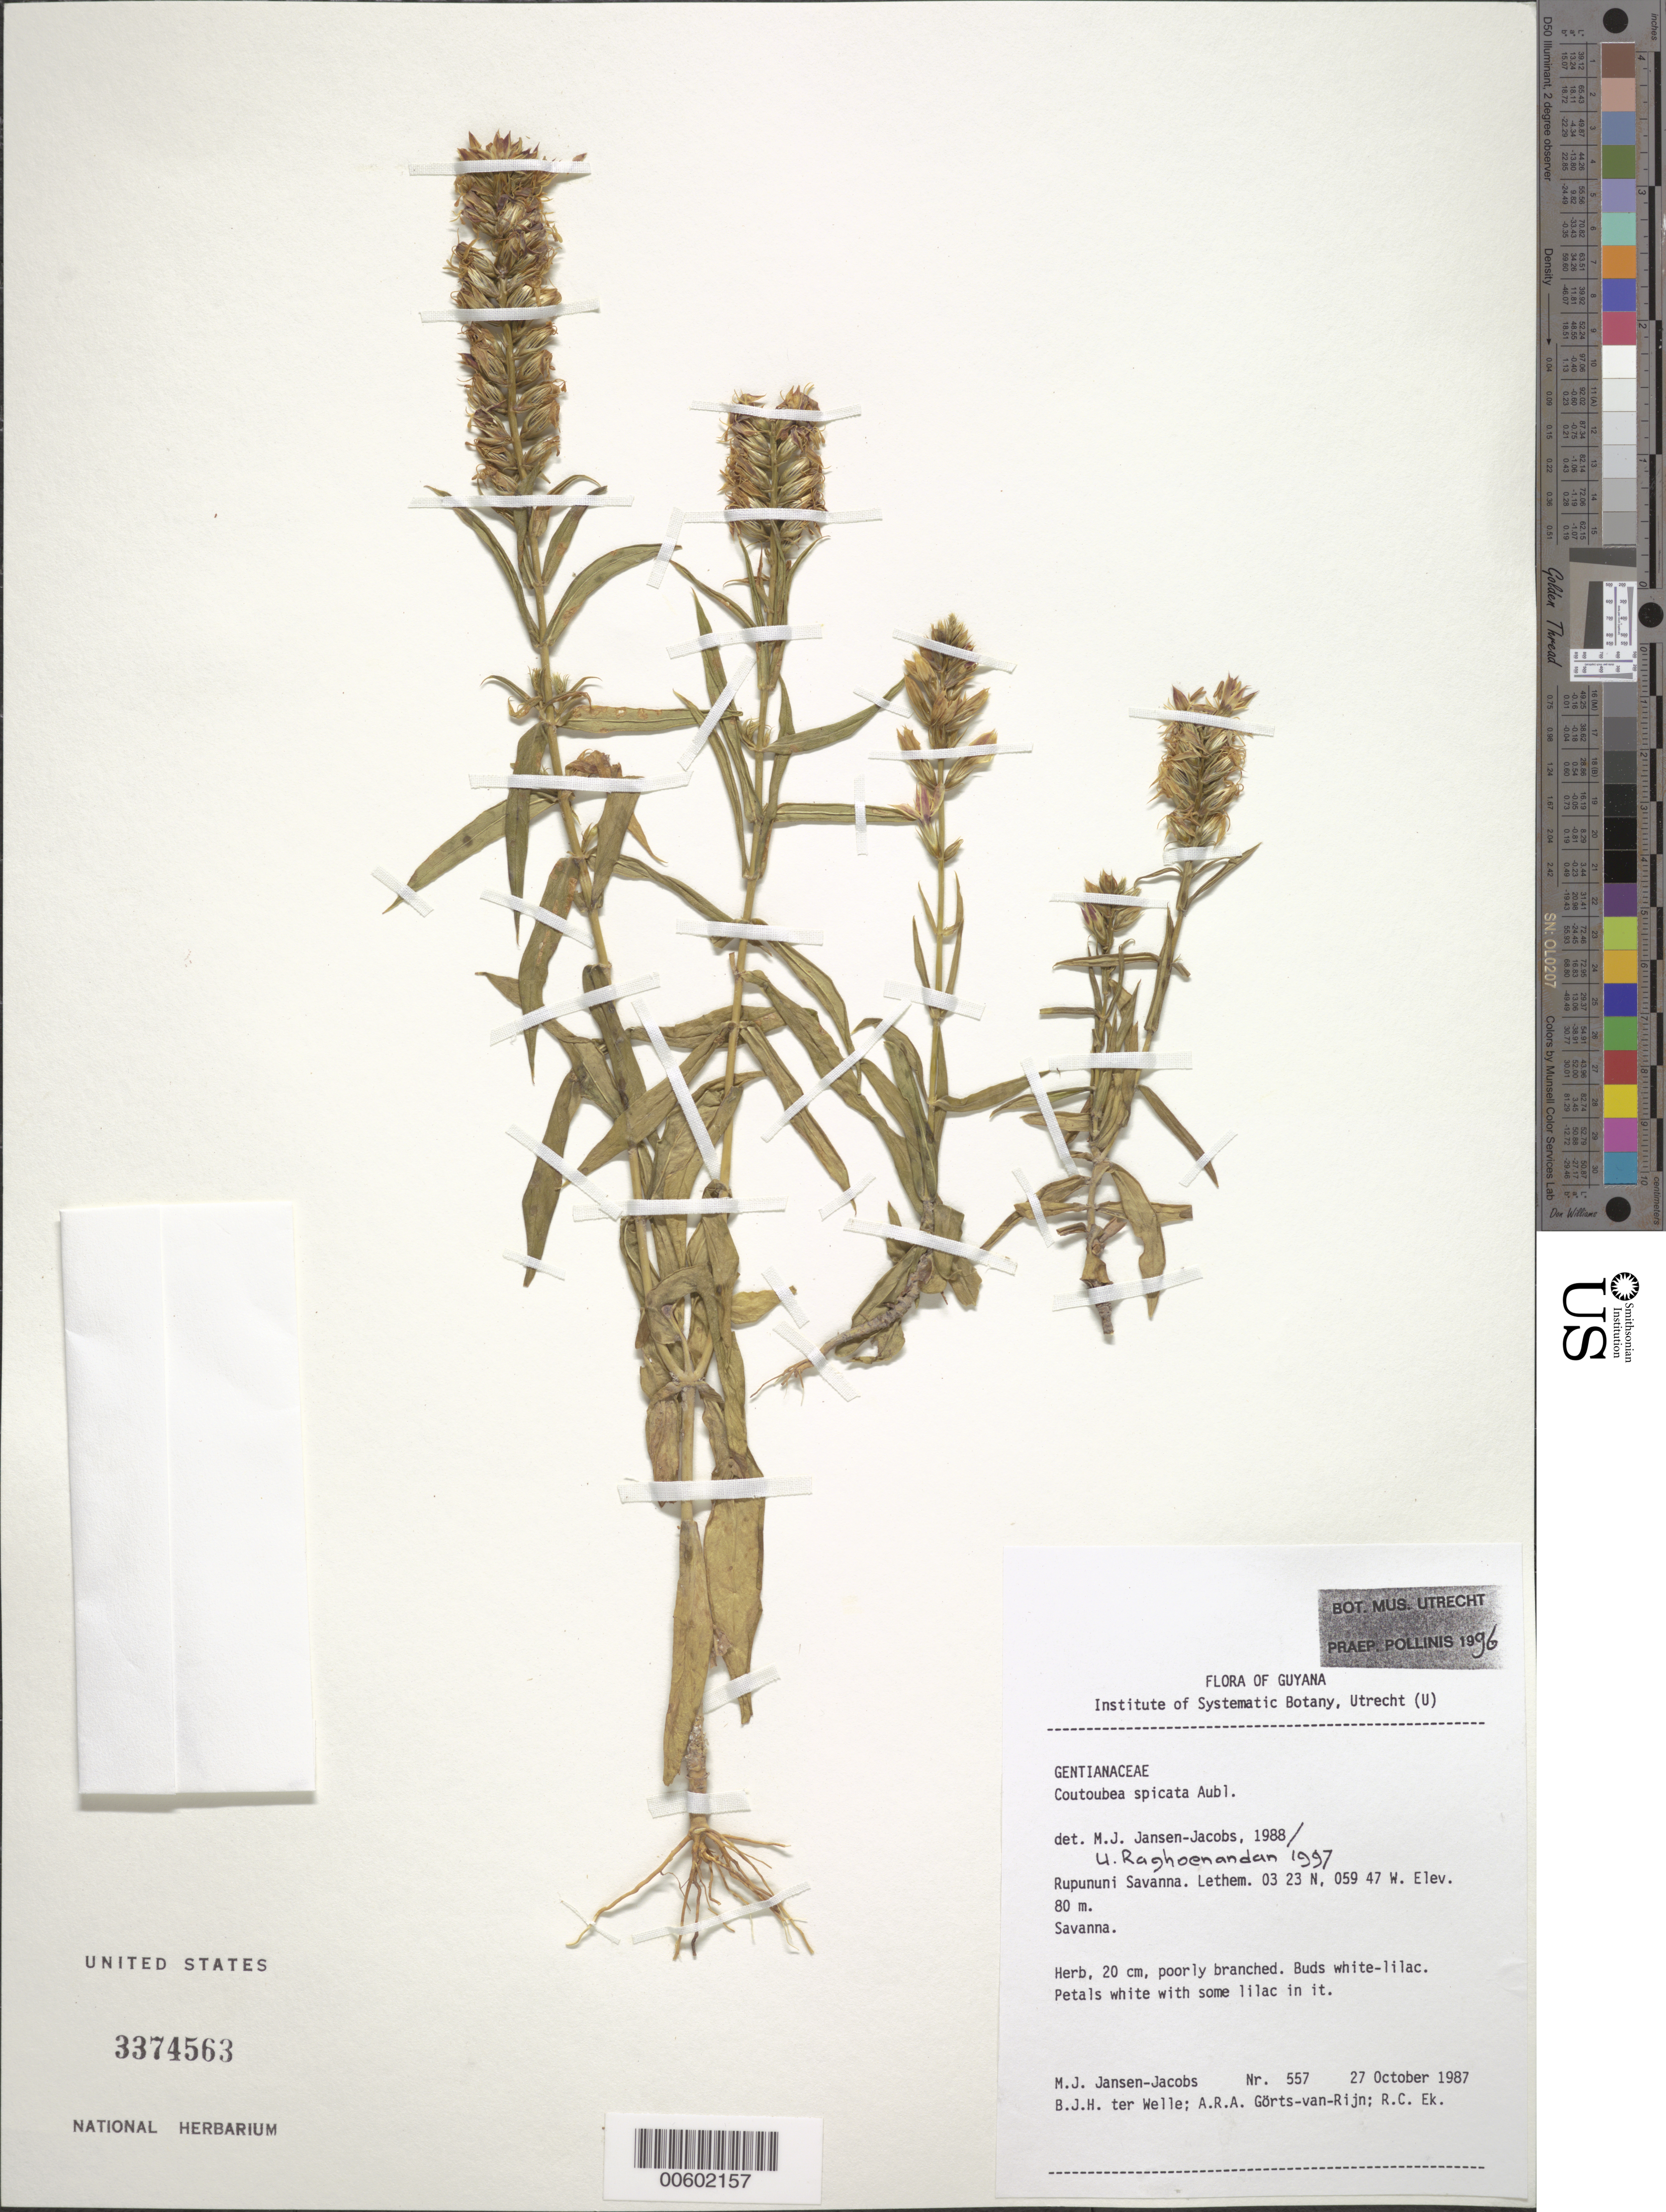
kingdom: Plantae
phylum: Tracheophyta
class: Magnoliopsida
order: Gentianales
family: Gentianaceae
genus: Coutoubea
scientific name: Coutoubea spicata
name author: Aubl.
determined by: Raghoenandan, U. P. D.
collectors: M. J. Jansen-Jacobs, B. Welle, A. .R. A. Görts-van Rijn & R. C. Ek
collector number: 557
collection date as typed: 27-Oct-87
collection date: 1987-10-27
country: Guyana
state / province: U. Takutu-U. Essequibo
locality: Lethem, Rupununi Dist.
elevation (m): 80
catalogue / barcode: US 3374563